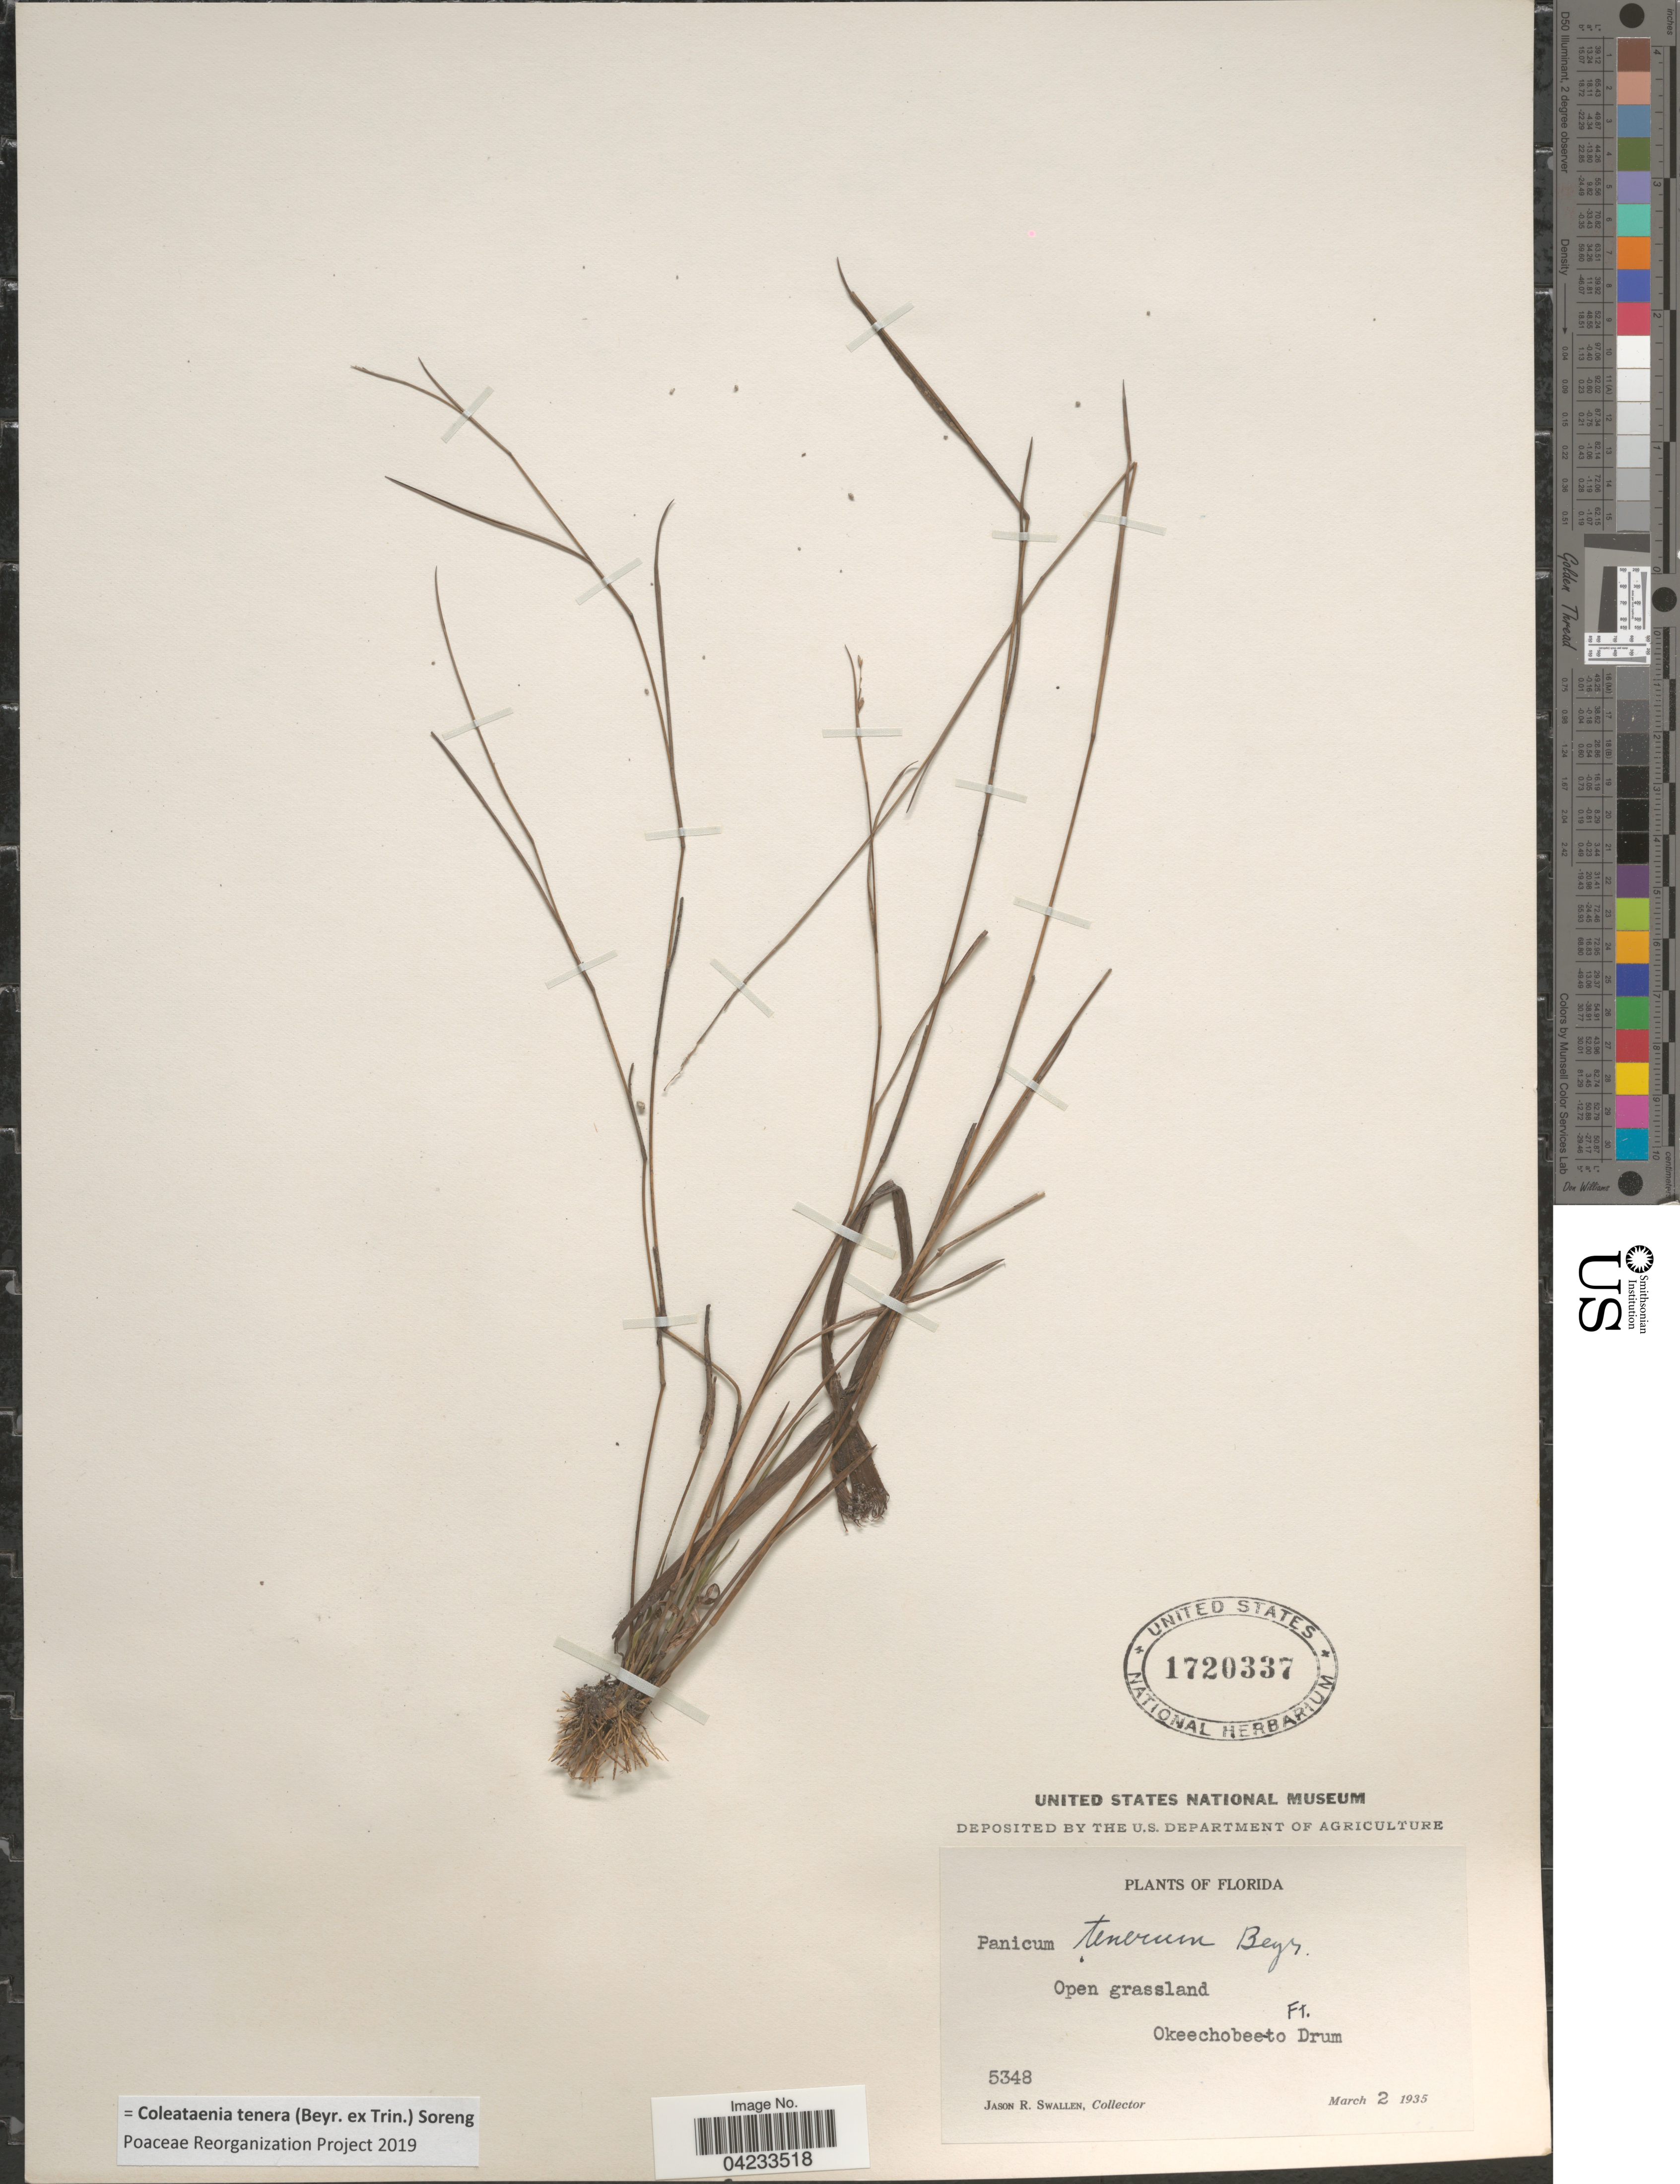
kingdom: Plantae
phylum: Tracheophyta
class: Liliopsida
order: Poales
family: Poaceae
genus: Coleataenia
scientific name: Coleataenia tenera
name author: (Beyr. ex Trin.) Soreng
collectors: J. R. Swallen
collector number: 5348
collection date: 1935-03-02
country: United States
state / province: Florida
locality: Open grassland. Ft. Okeechobee to Drum.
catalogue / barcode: US 1720337